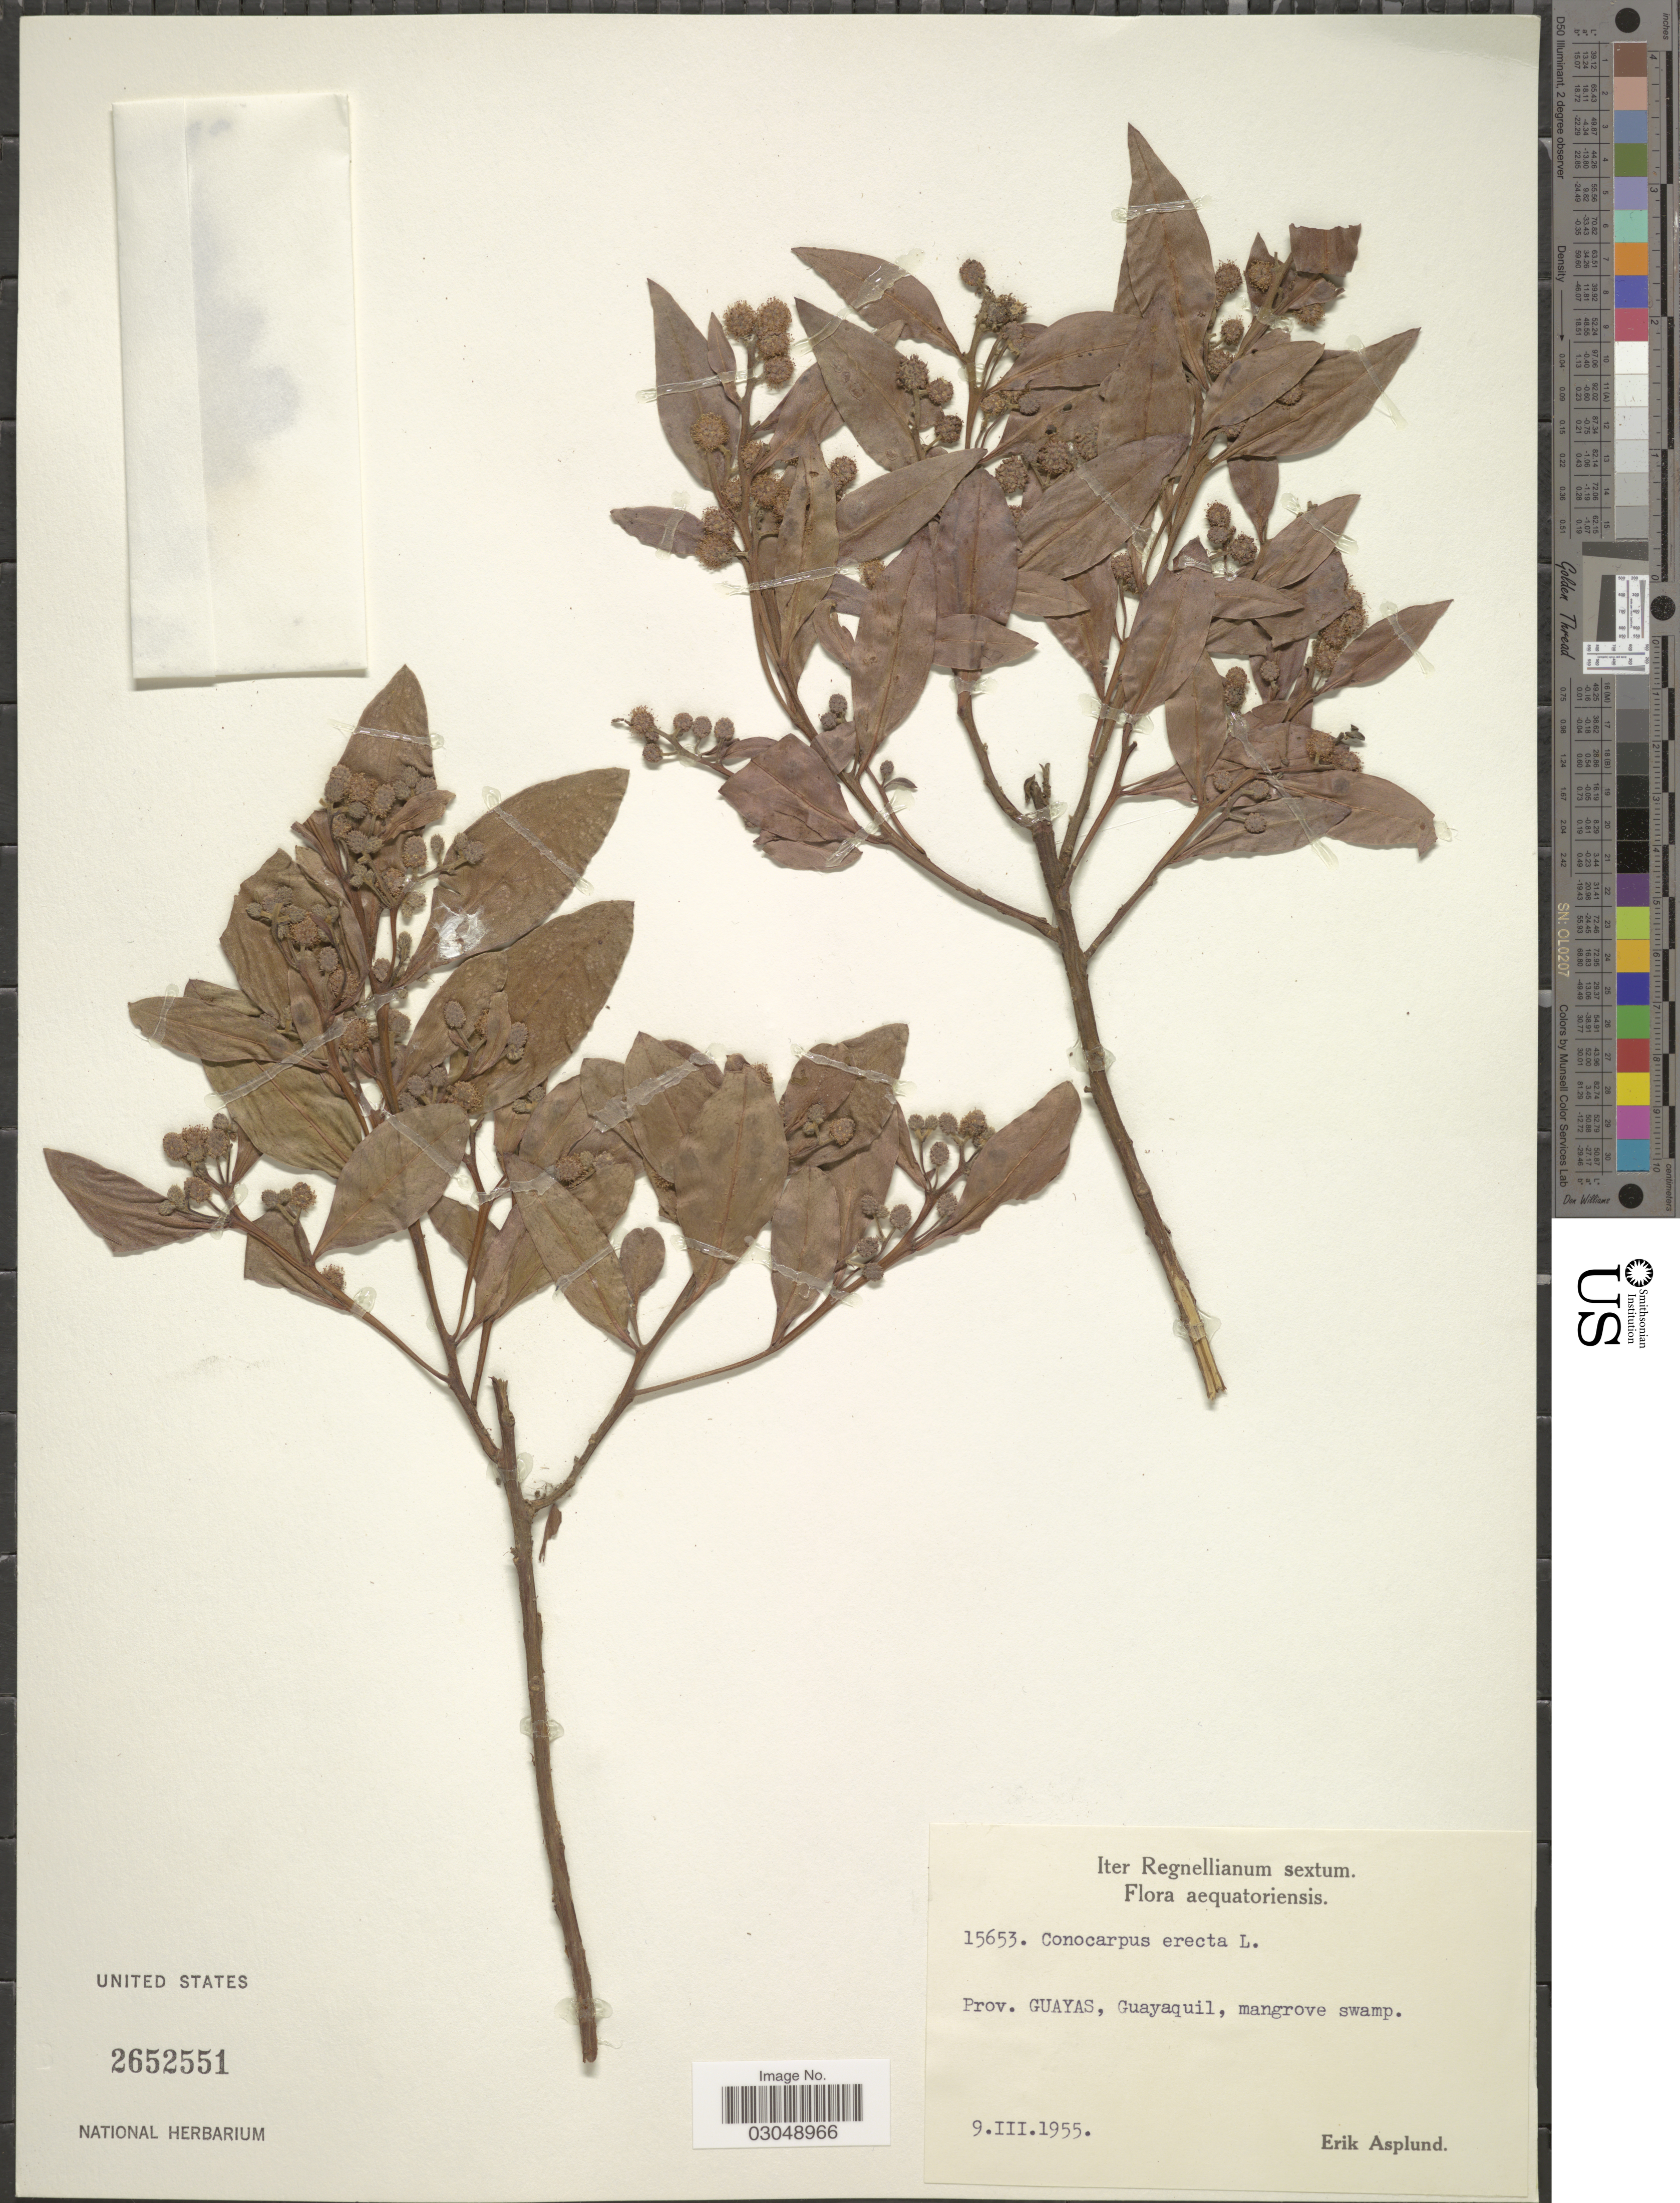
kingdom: Plantae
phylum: Tracheophyta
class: Magnoliopsida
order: Myrtales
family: Combretaceae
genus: Conocarpus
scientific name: Conocarpus erectus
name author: L.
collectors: E. Asplund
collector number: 15653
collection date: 1955-03-09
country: Ecuador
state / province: Guayas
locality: Guayaquil.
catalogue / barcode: US 2652551